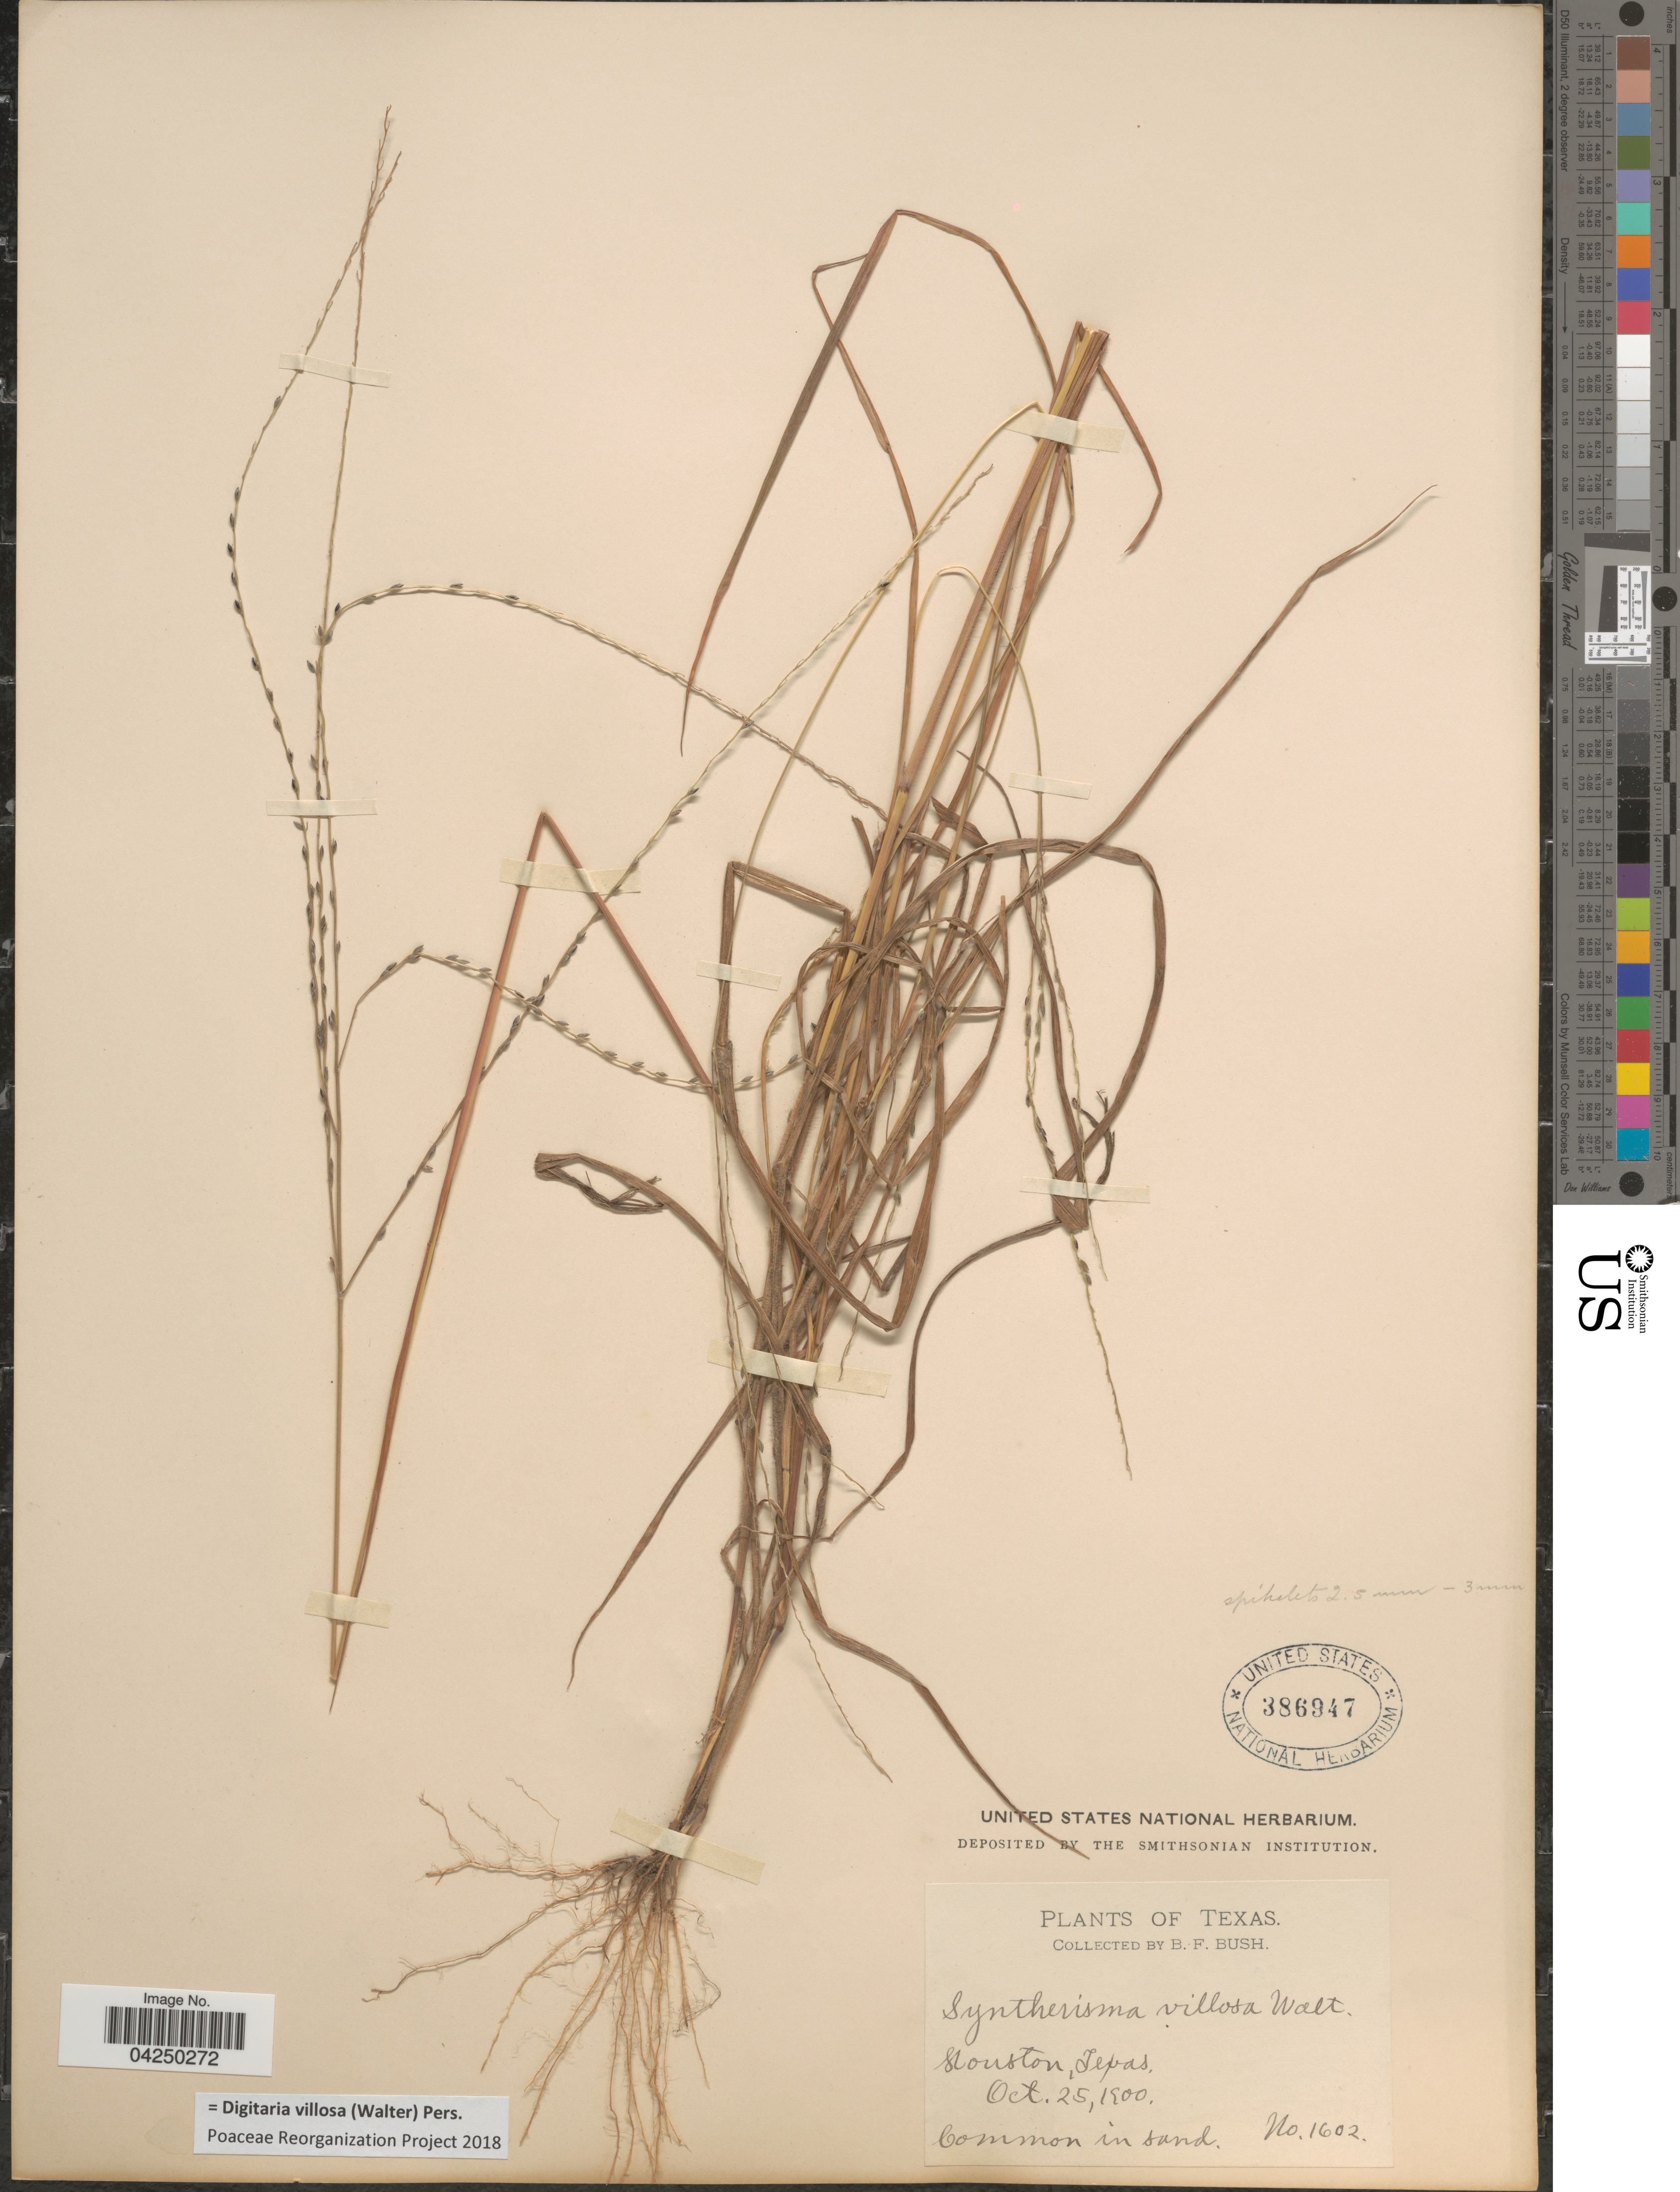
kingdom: Plantae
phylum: Tracheophyta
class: Liliopsida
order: Poales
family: Poaceae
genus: Digitaria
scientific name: Digitaria villosa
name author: (Walter) Pers.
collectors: B. F. Bush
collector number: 1602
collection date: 1900-10-25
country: United States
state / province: Texas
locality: Houston. Common in sand.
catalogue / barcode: US 386947